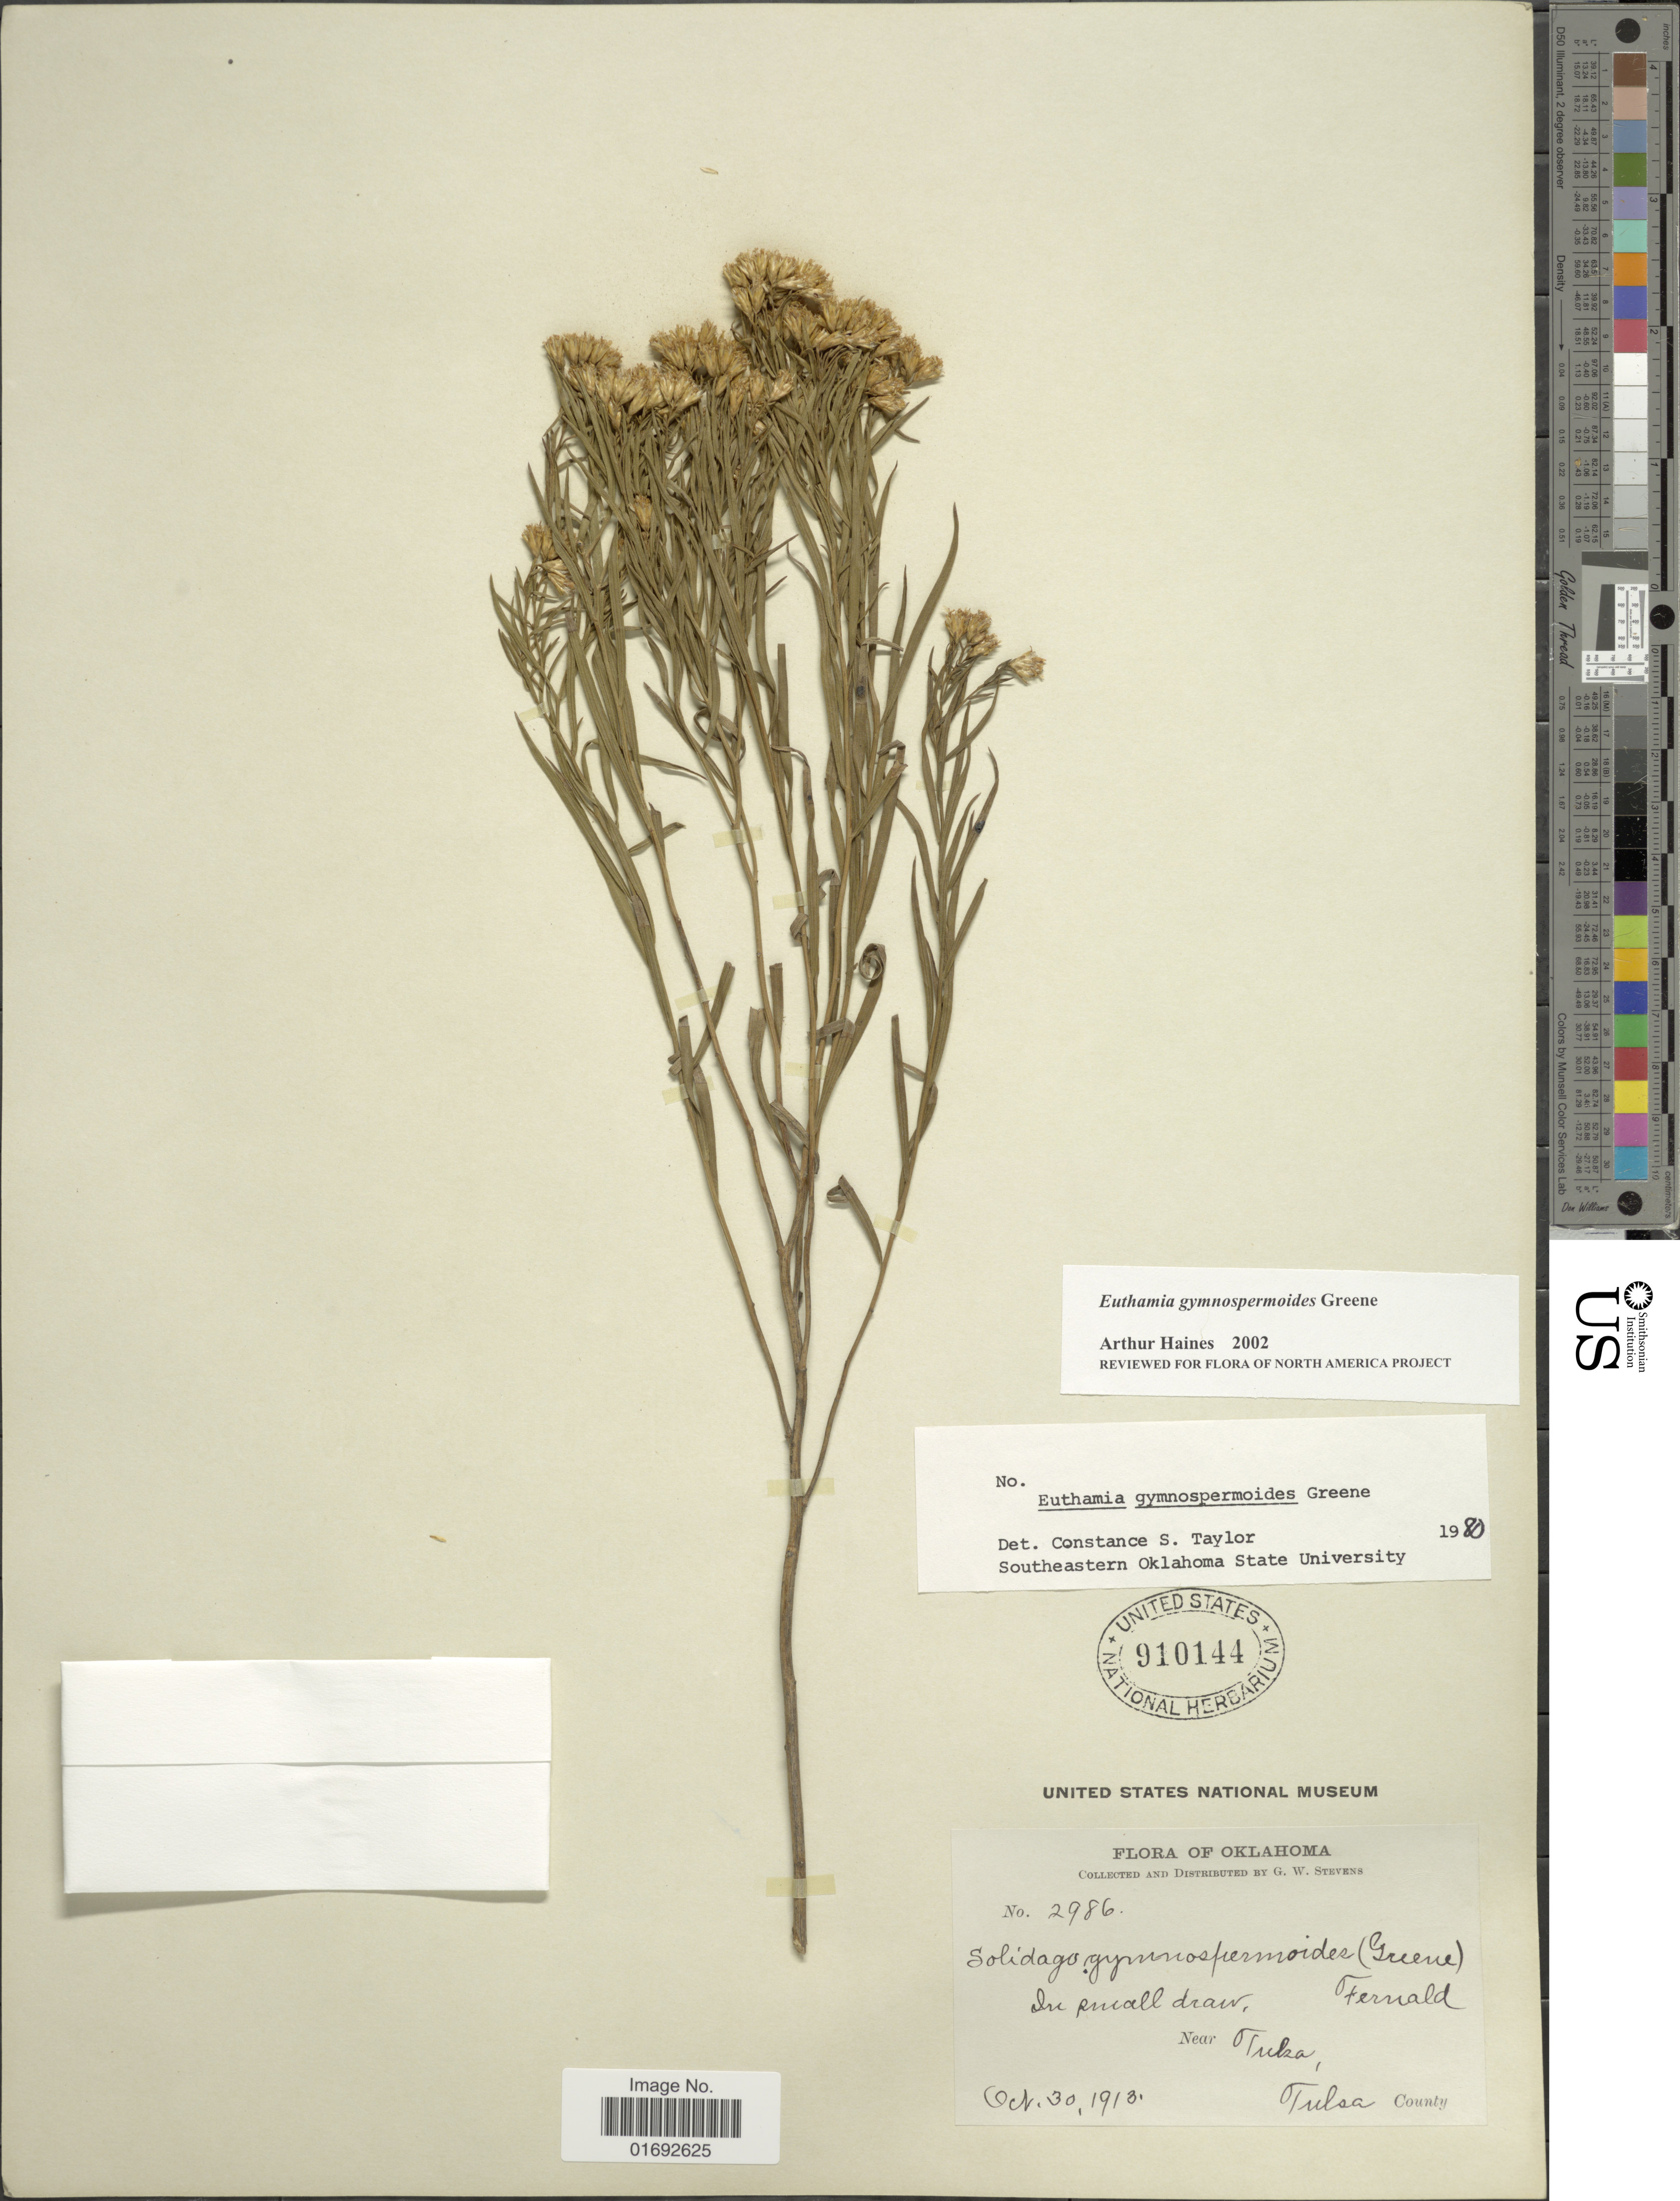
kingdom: Plantae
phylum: Tracheophyta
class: Magnoliopsida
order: Asterales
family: Asteraceae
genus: Euthamia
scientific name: Euthamia gymnospermoides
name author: Greene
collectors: G. W. Stevens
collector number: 2986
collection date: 1913-10-30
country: United States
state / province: Oklahoma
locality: Near Tulsa, Tulsa County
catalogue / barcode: US 910144